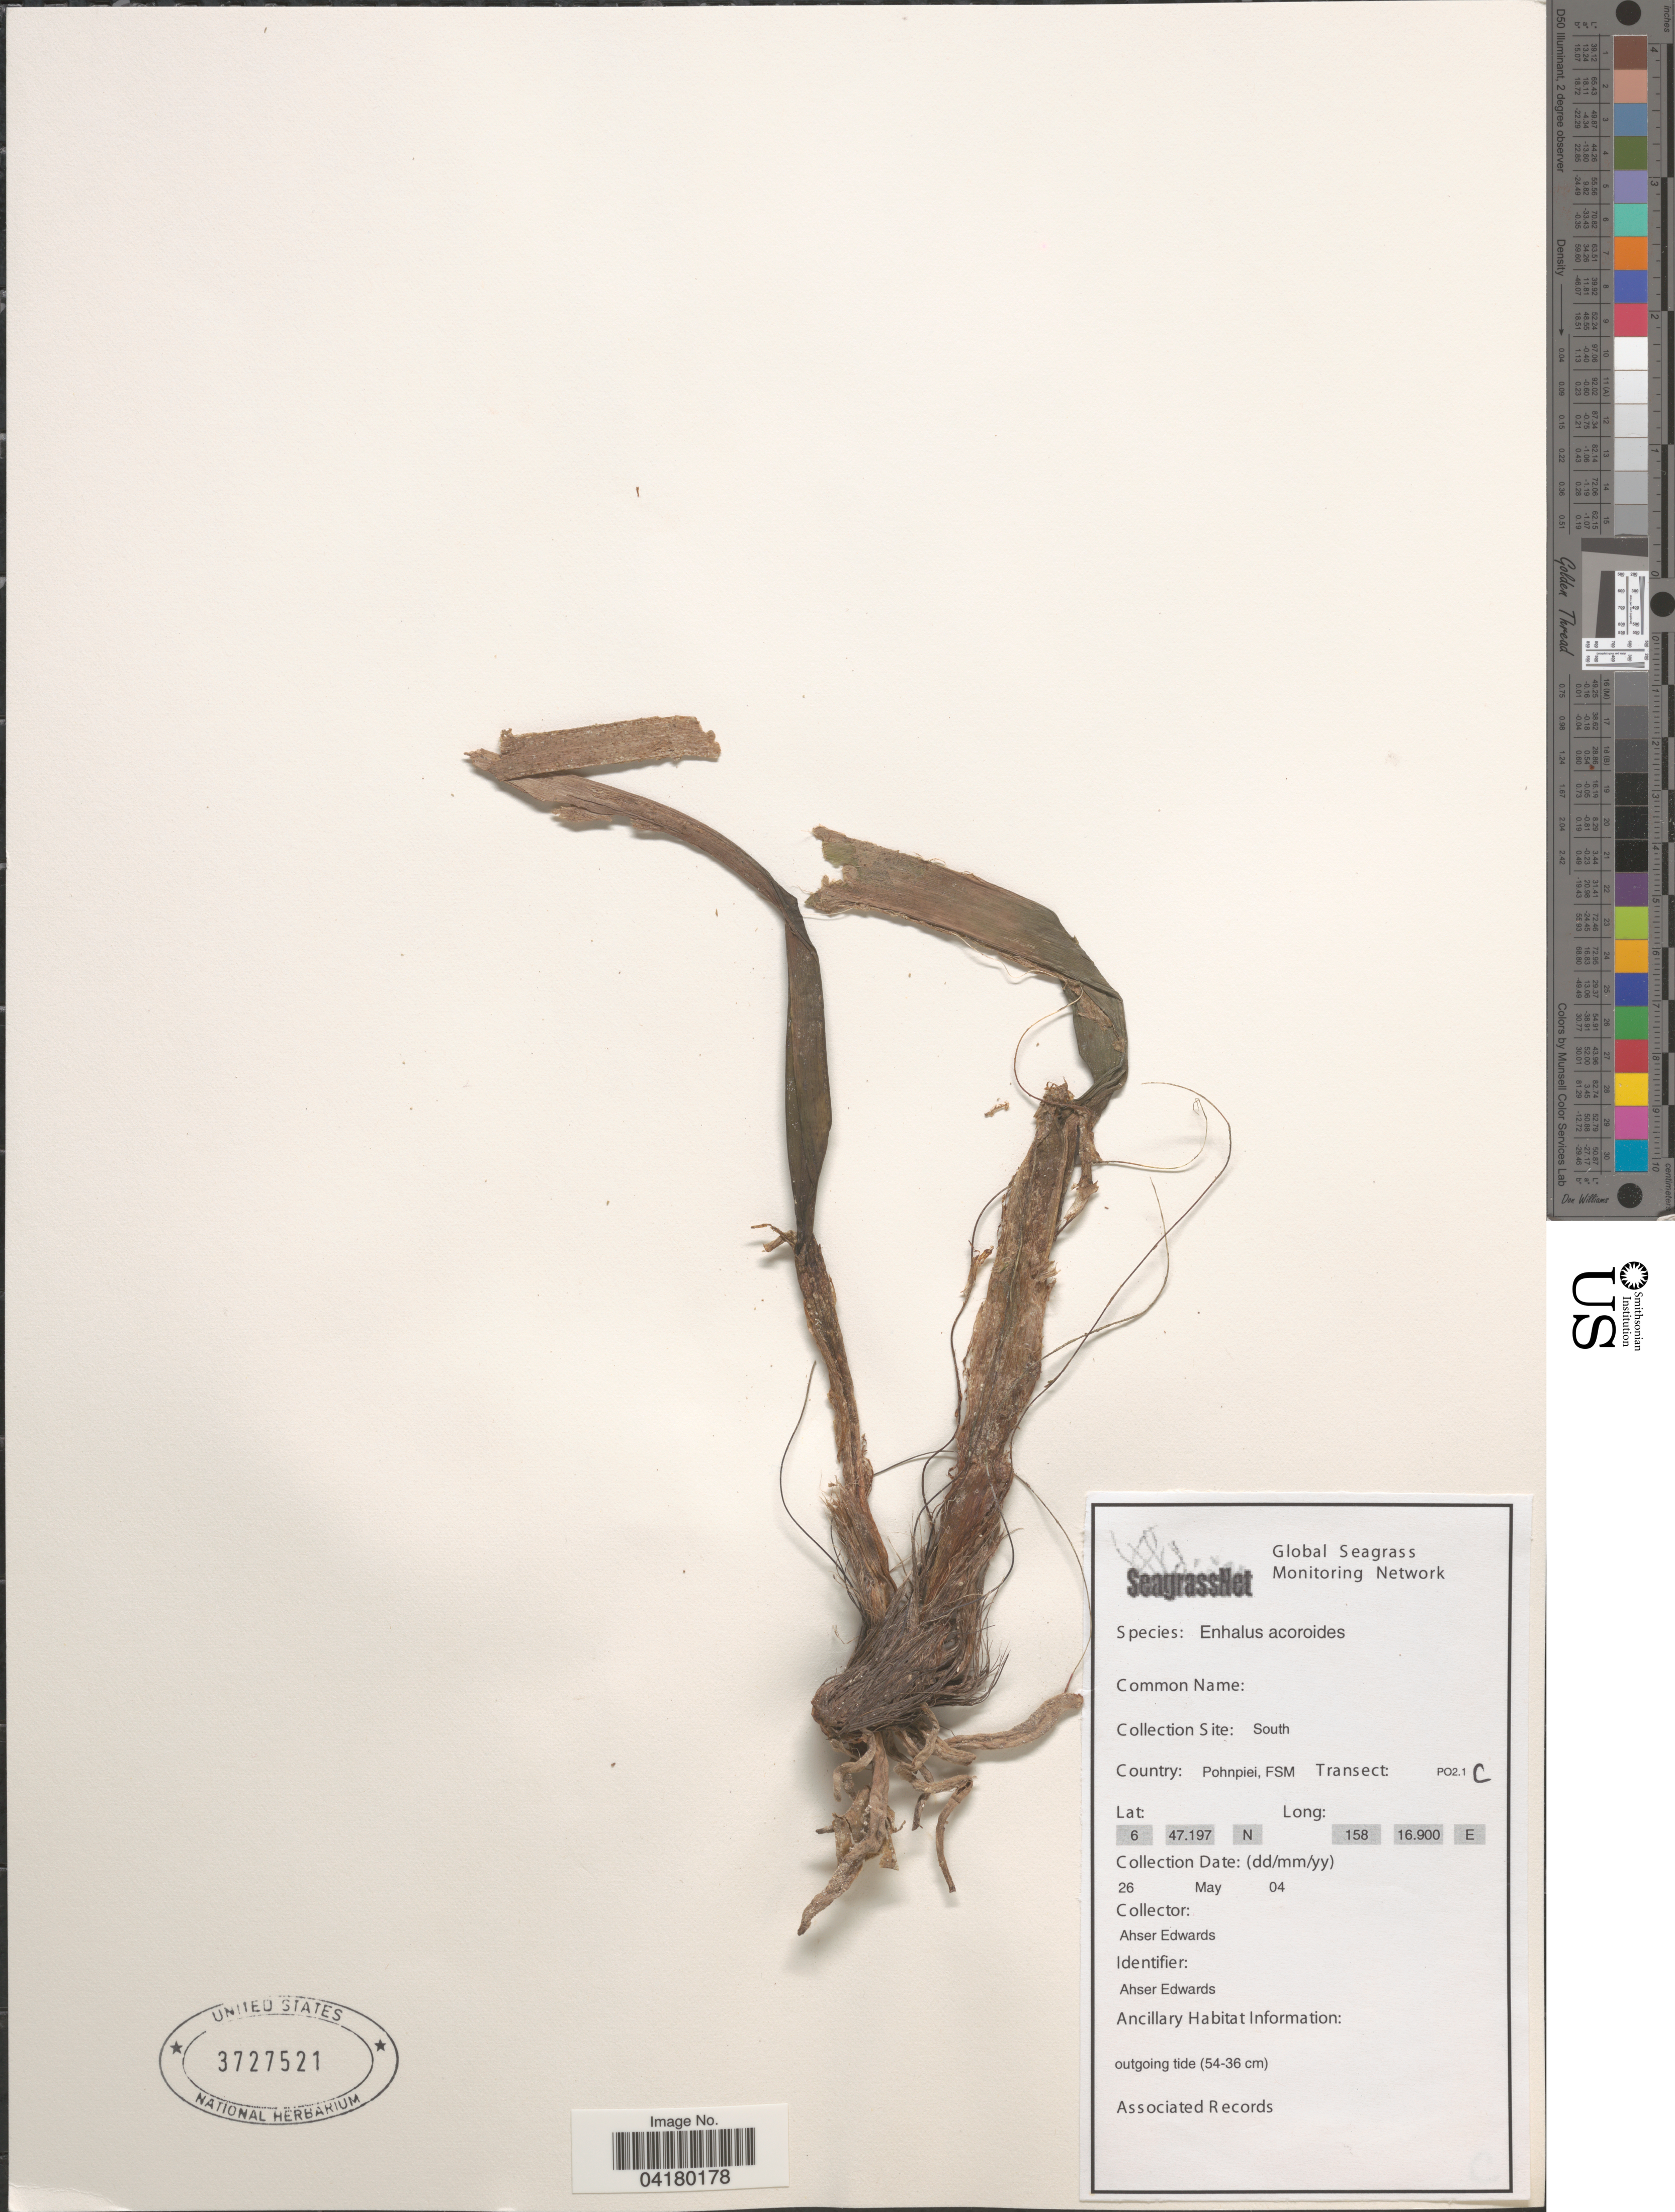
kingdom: Plantae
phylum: Tracheophyta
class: Liliopsida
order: Alismatales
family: Hydrocharitaceae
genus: Enhalus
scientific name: Enhalus acoroides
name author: (L. f.) Royle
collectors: A. Edwards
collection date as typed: Transcribed d/m/y: 26/5/4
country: Micronesia, Federated States of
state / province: Pohnpei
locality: Collection Site: South. Country: Pohnpiei, FSM. Transect: PO2.1C.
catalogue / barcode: US 3727521